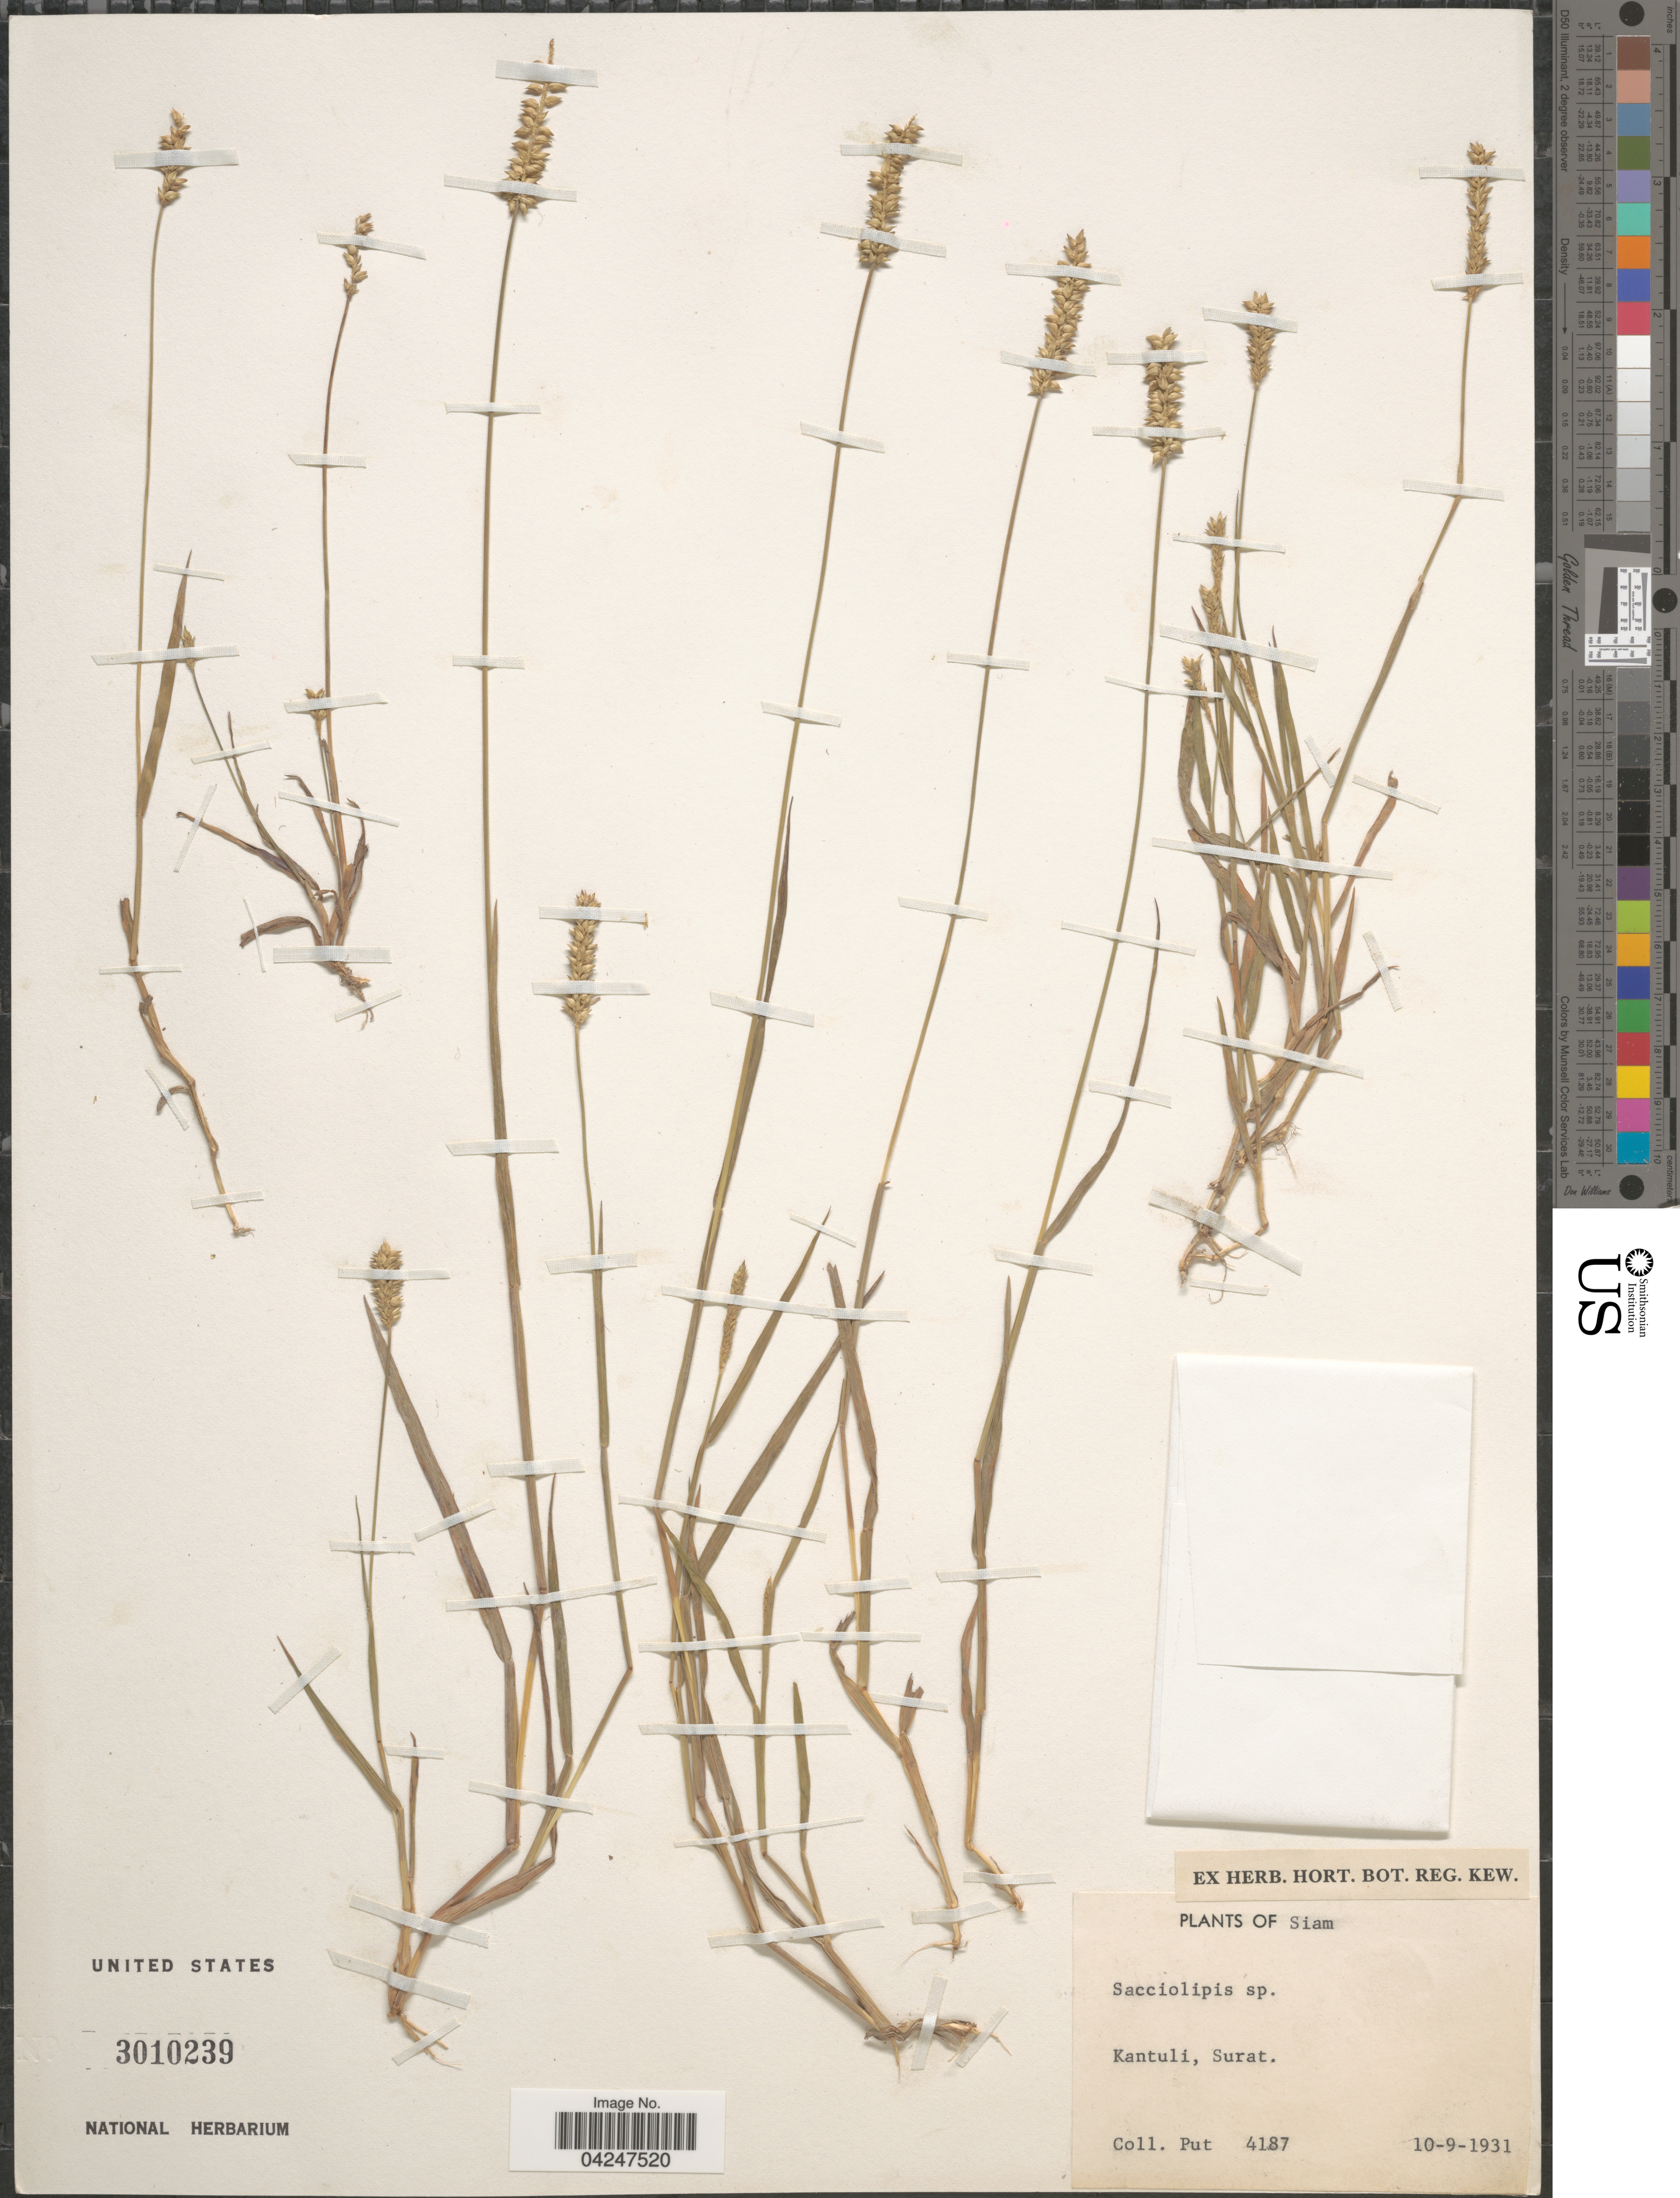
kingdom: Plantae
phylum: Tracheophyta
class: Liliopsida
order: Poales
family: Poaceae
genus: Sacciolepis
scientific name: Sacciolepis sp.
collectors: -. Put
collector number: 4187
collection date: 1931-09-10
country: Thailand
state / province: Surat Thani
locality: Siam. Kantuli, Surat.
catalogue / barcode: US 3010239